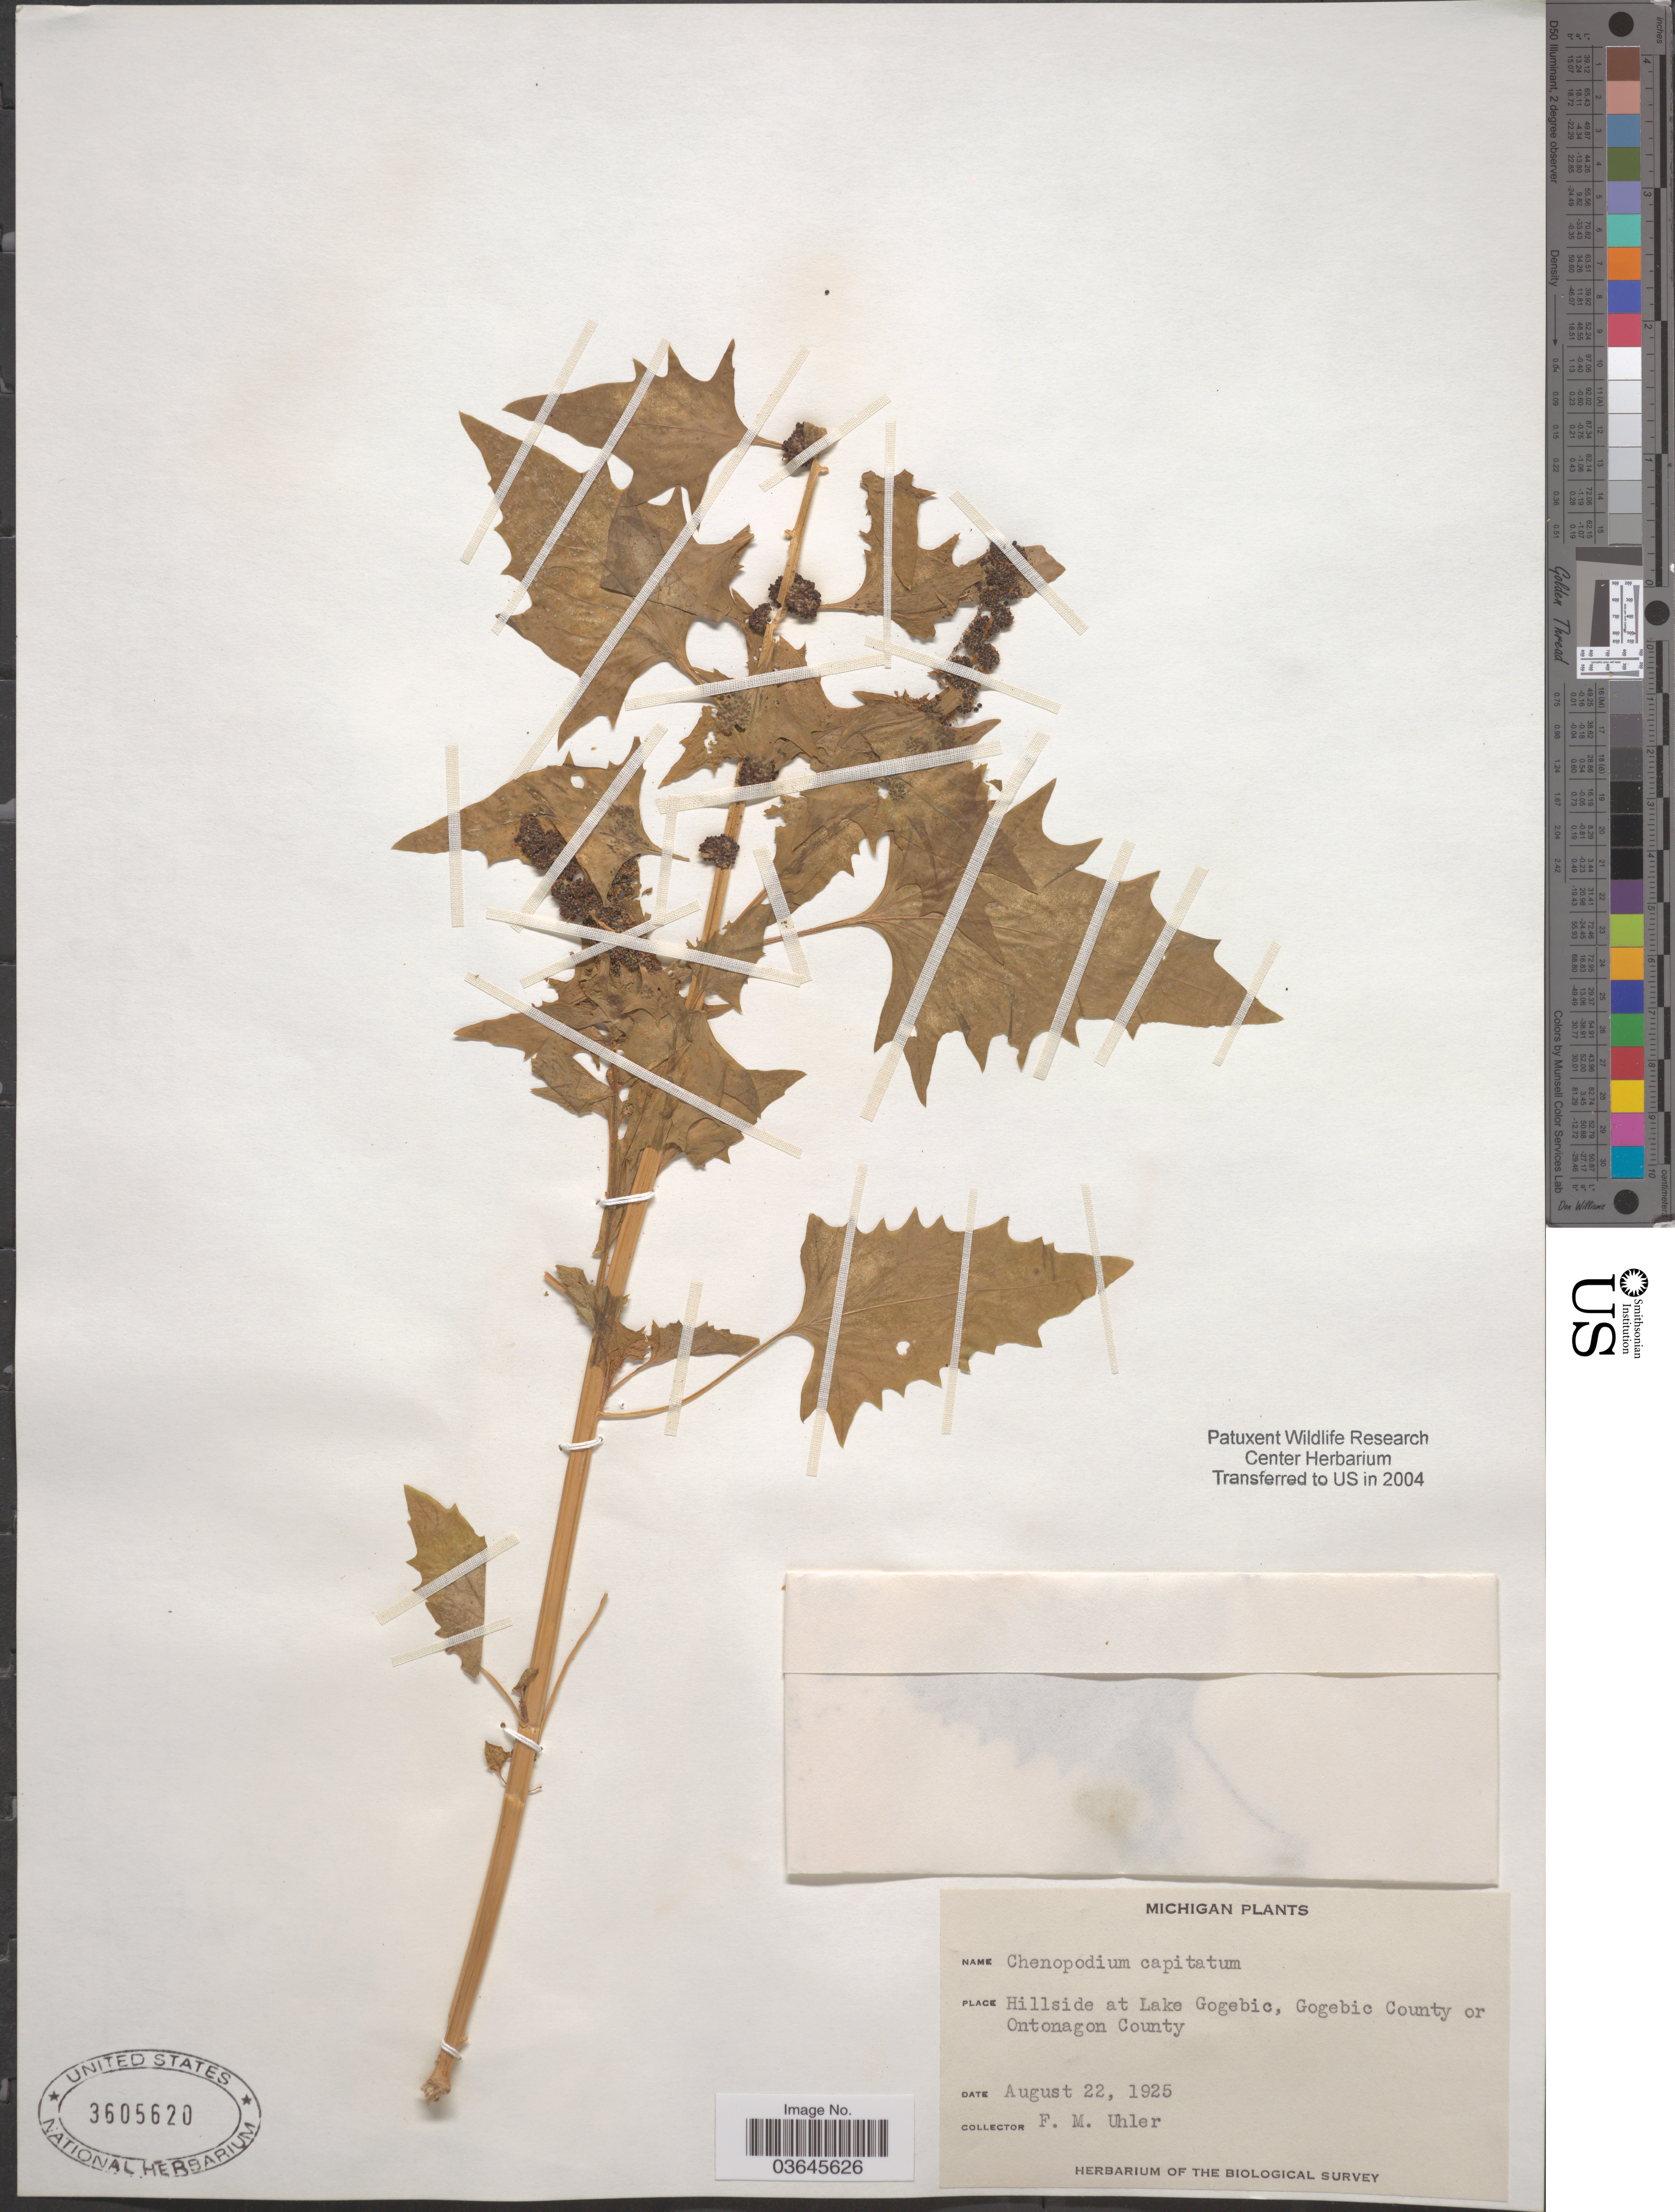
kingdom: Plantae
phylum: Tracheophyta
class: Magnoliopsida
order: Caryophyllales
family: Amaranthaceae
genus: Blitum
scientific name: Blitum capitatum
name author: L.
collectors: F. M. Uhler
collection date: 1925-08-22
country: United States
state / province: Michigan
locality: Hillside at Lake Gogebic, Gogebic County or Ontonagon County.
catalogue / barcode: US 3605620